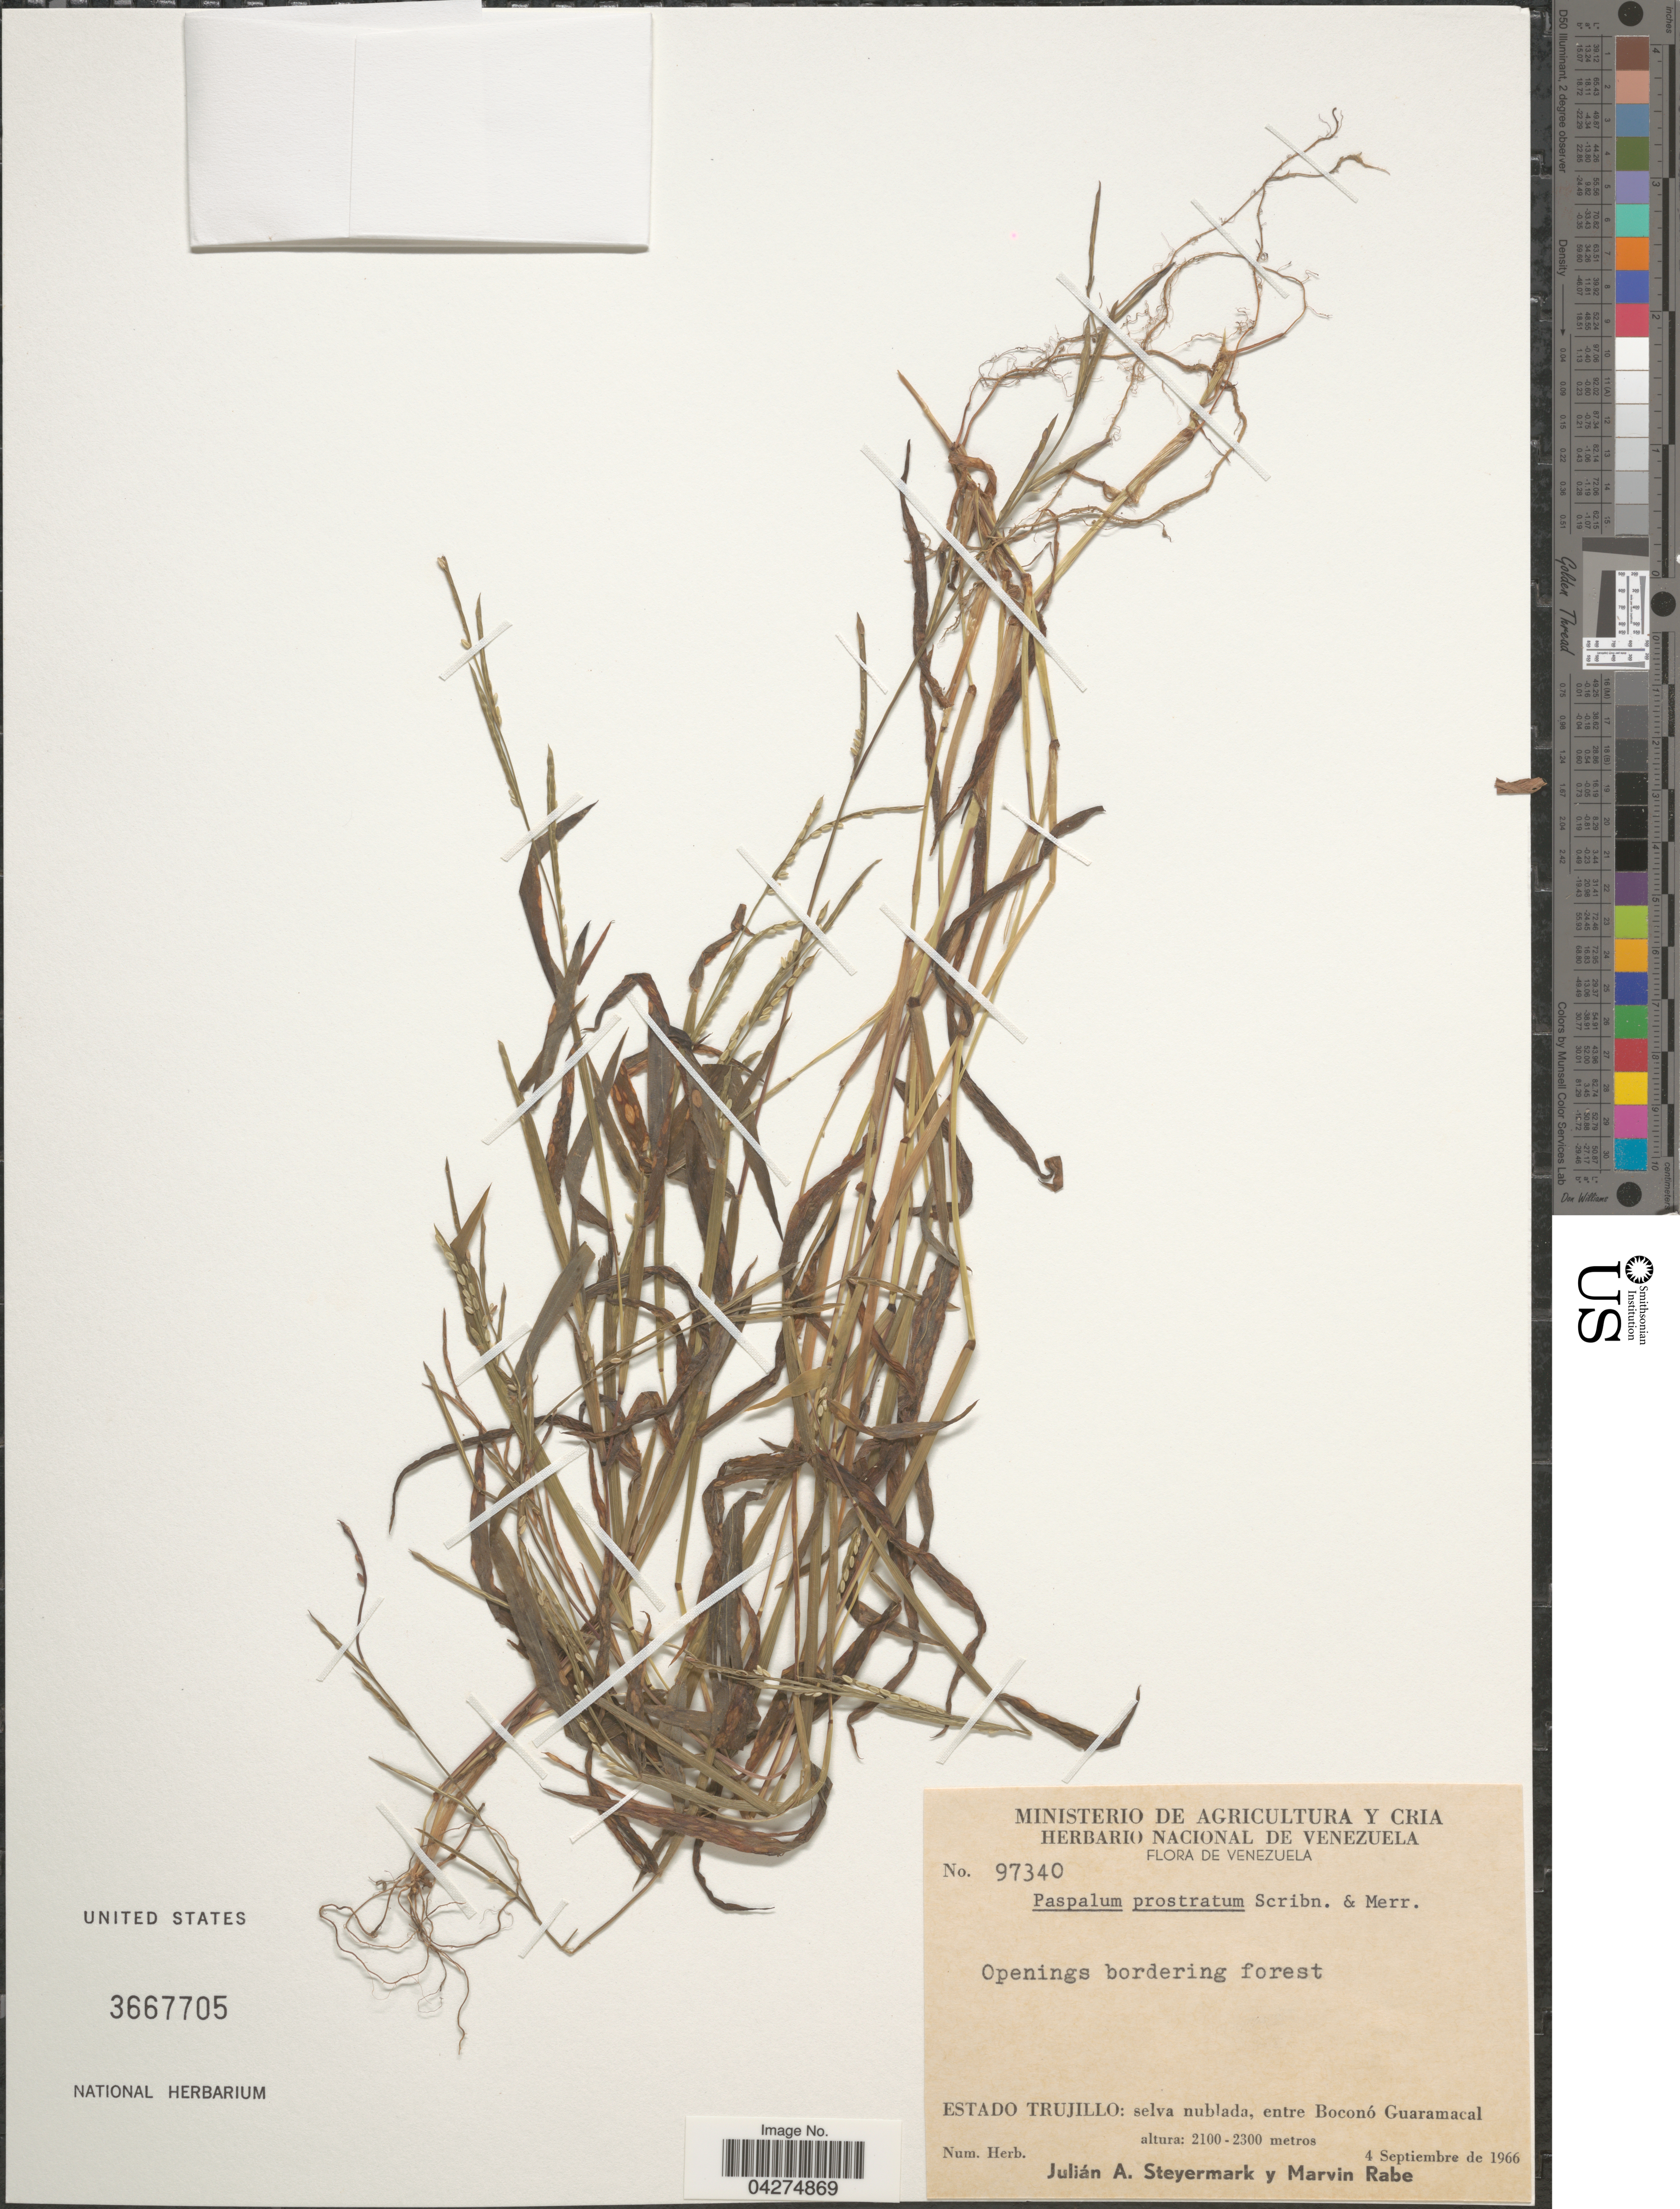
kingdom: Plantae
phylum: Tracheophyta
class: Liliopsida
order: Poales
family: Poaceae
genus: Paspalum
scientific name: Paspalum prostratum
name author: Scribn. & Merr.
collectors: J. Steyermark & M. Rabe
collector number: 97340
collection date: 1966-09-04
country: Venezuela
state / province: Trujillo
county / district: Boconó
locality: Entre Boconó y Guaramacal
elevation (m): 2100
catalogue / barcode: US 3667705